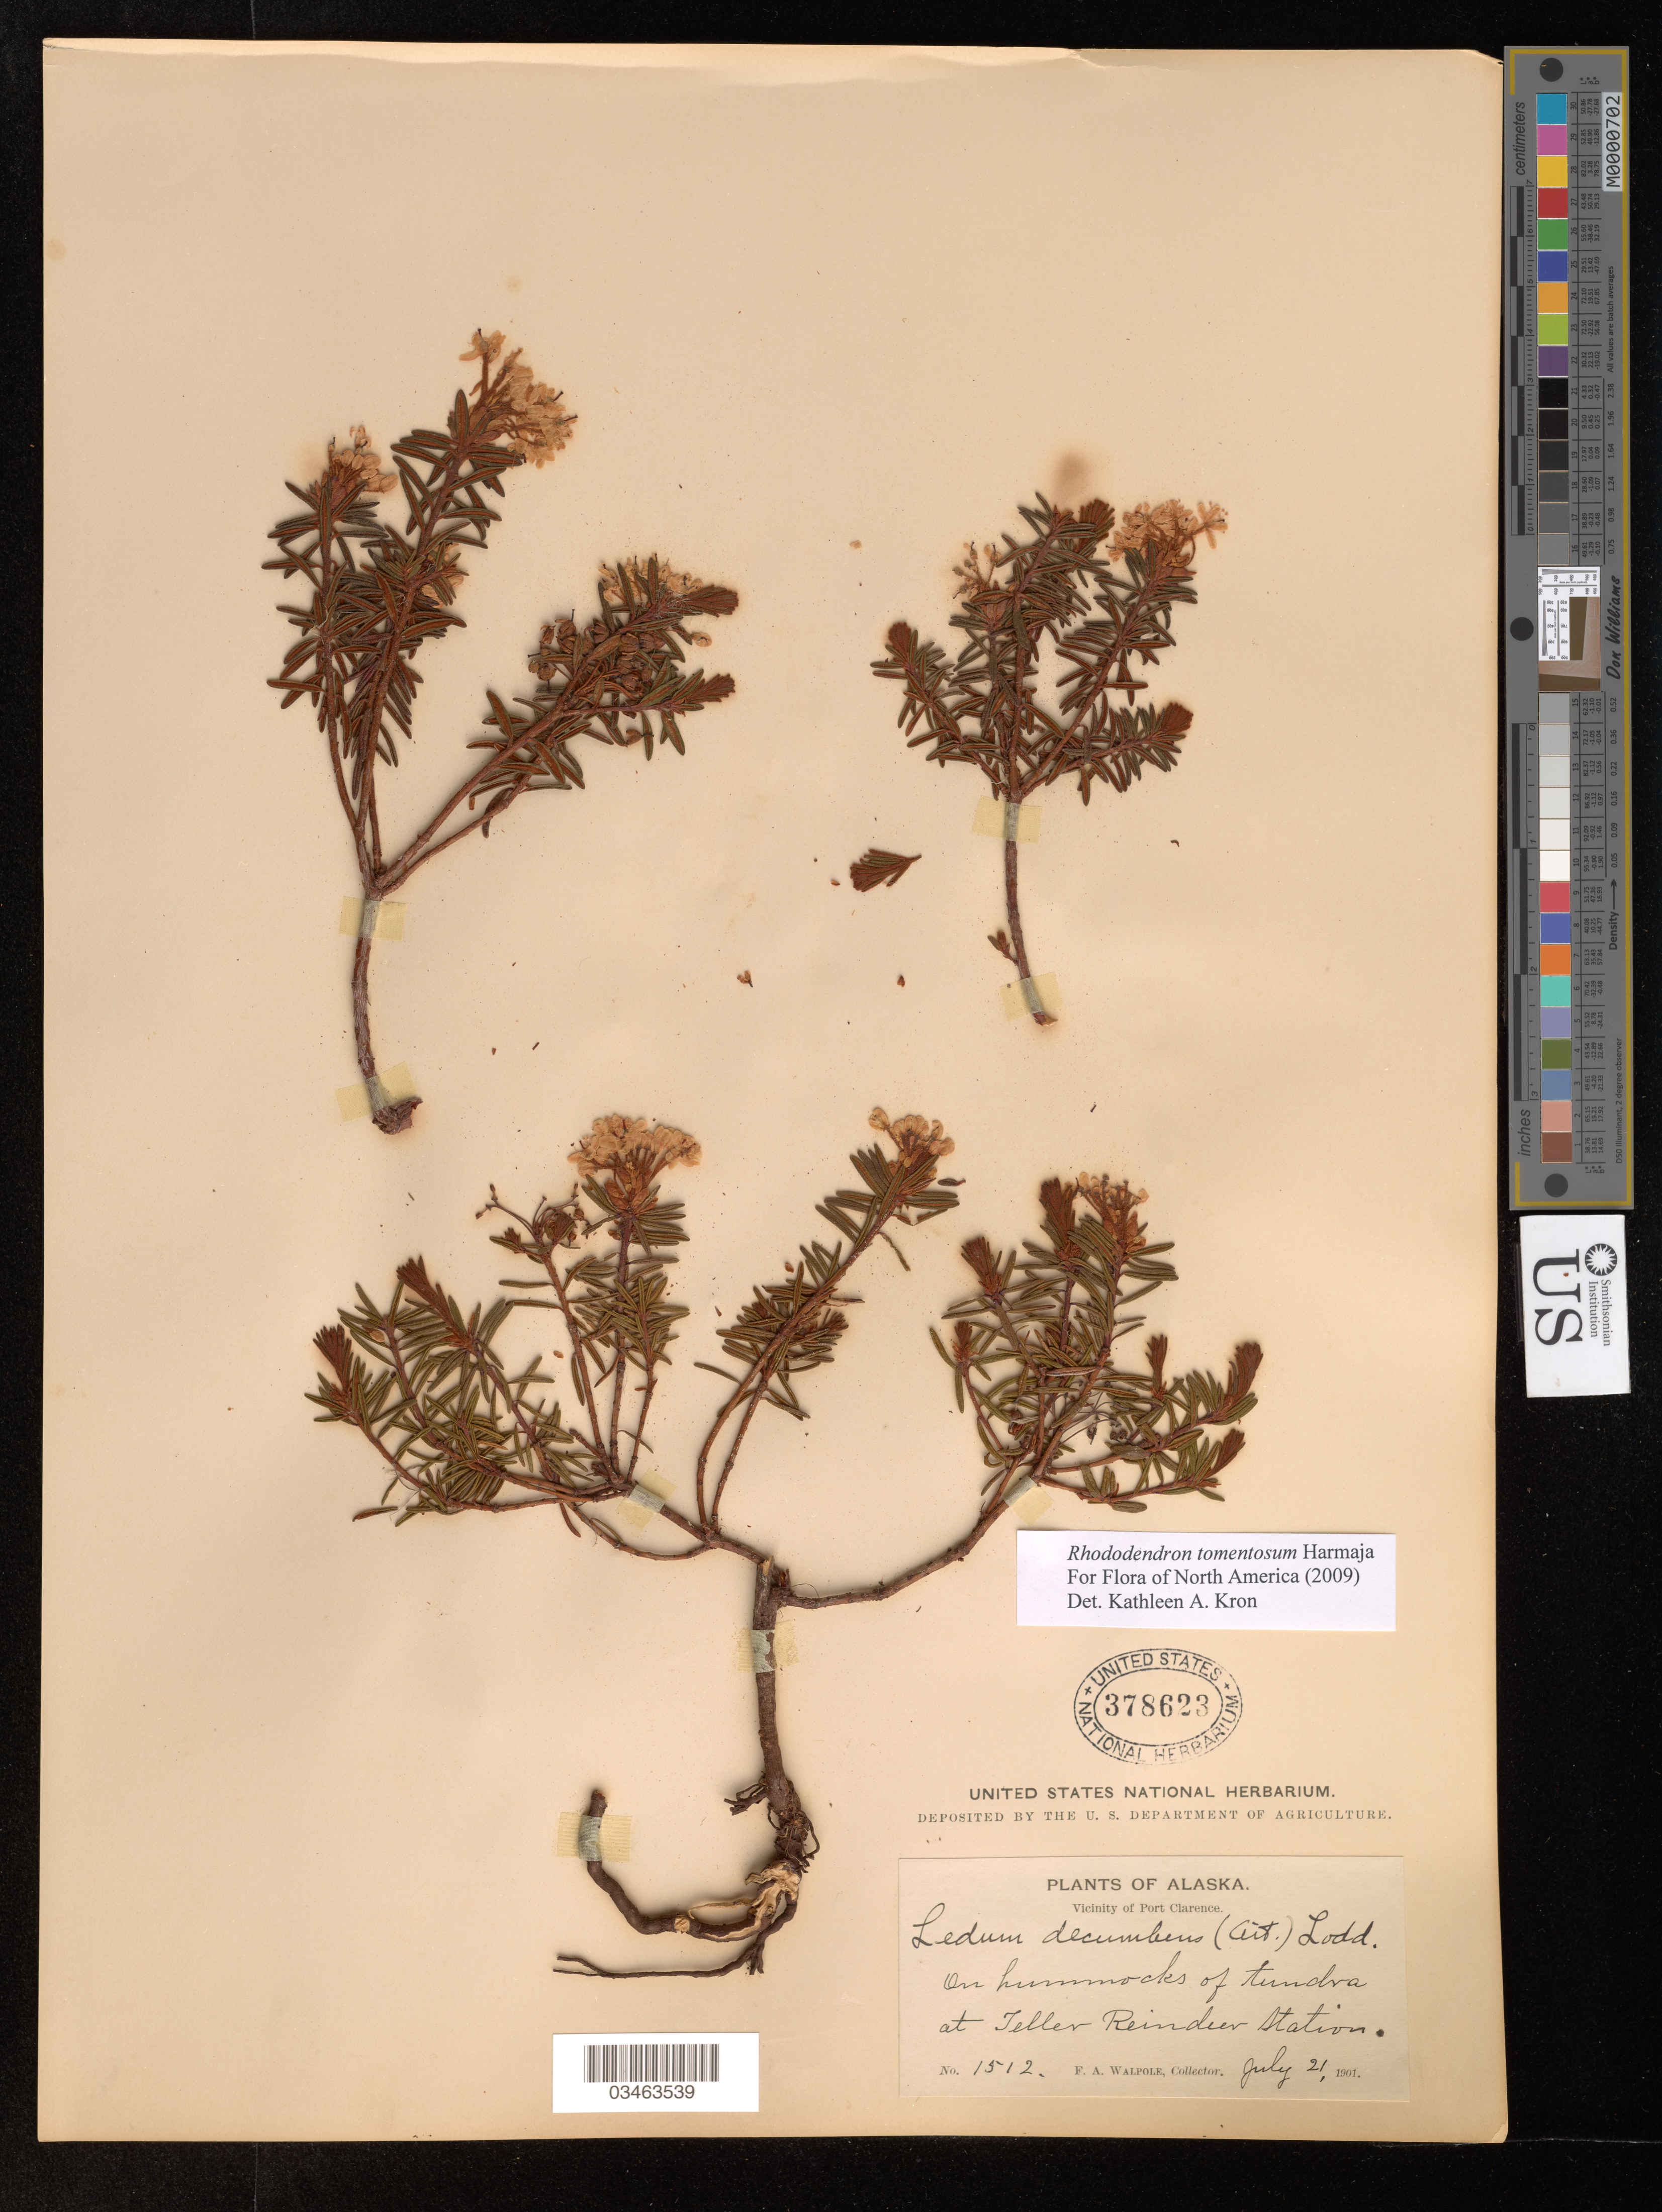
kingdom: Plantae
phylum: Tracheophyta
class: Magnoliopsida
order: Ericales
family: Ericaceae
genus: Rhododendron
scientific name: Rhododendron tomentosum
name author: Harmaja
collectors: F. Walpole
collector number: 1512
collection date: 1901-07-21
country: United States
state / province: Alaska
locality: Vicinity of Port Clarence. At Teller Reindeer Station.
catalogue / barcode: US 378623